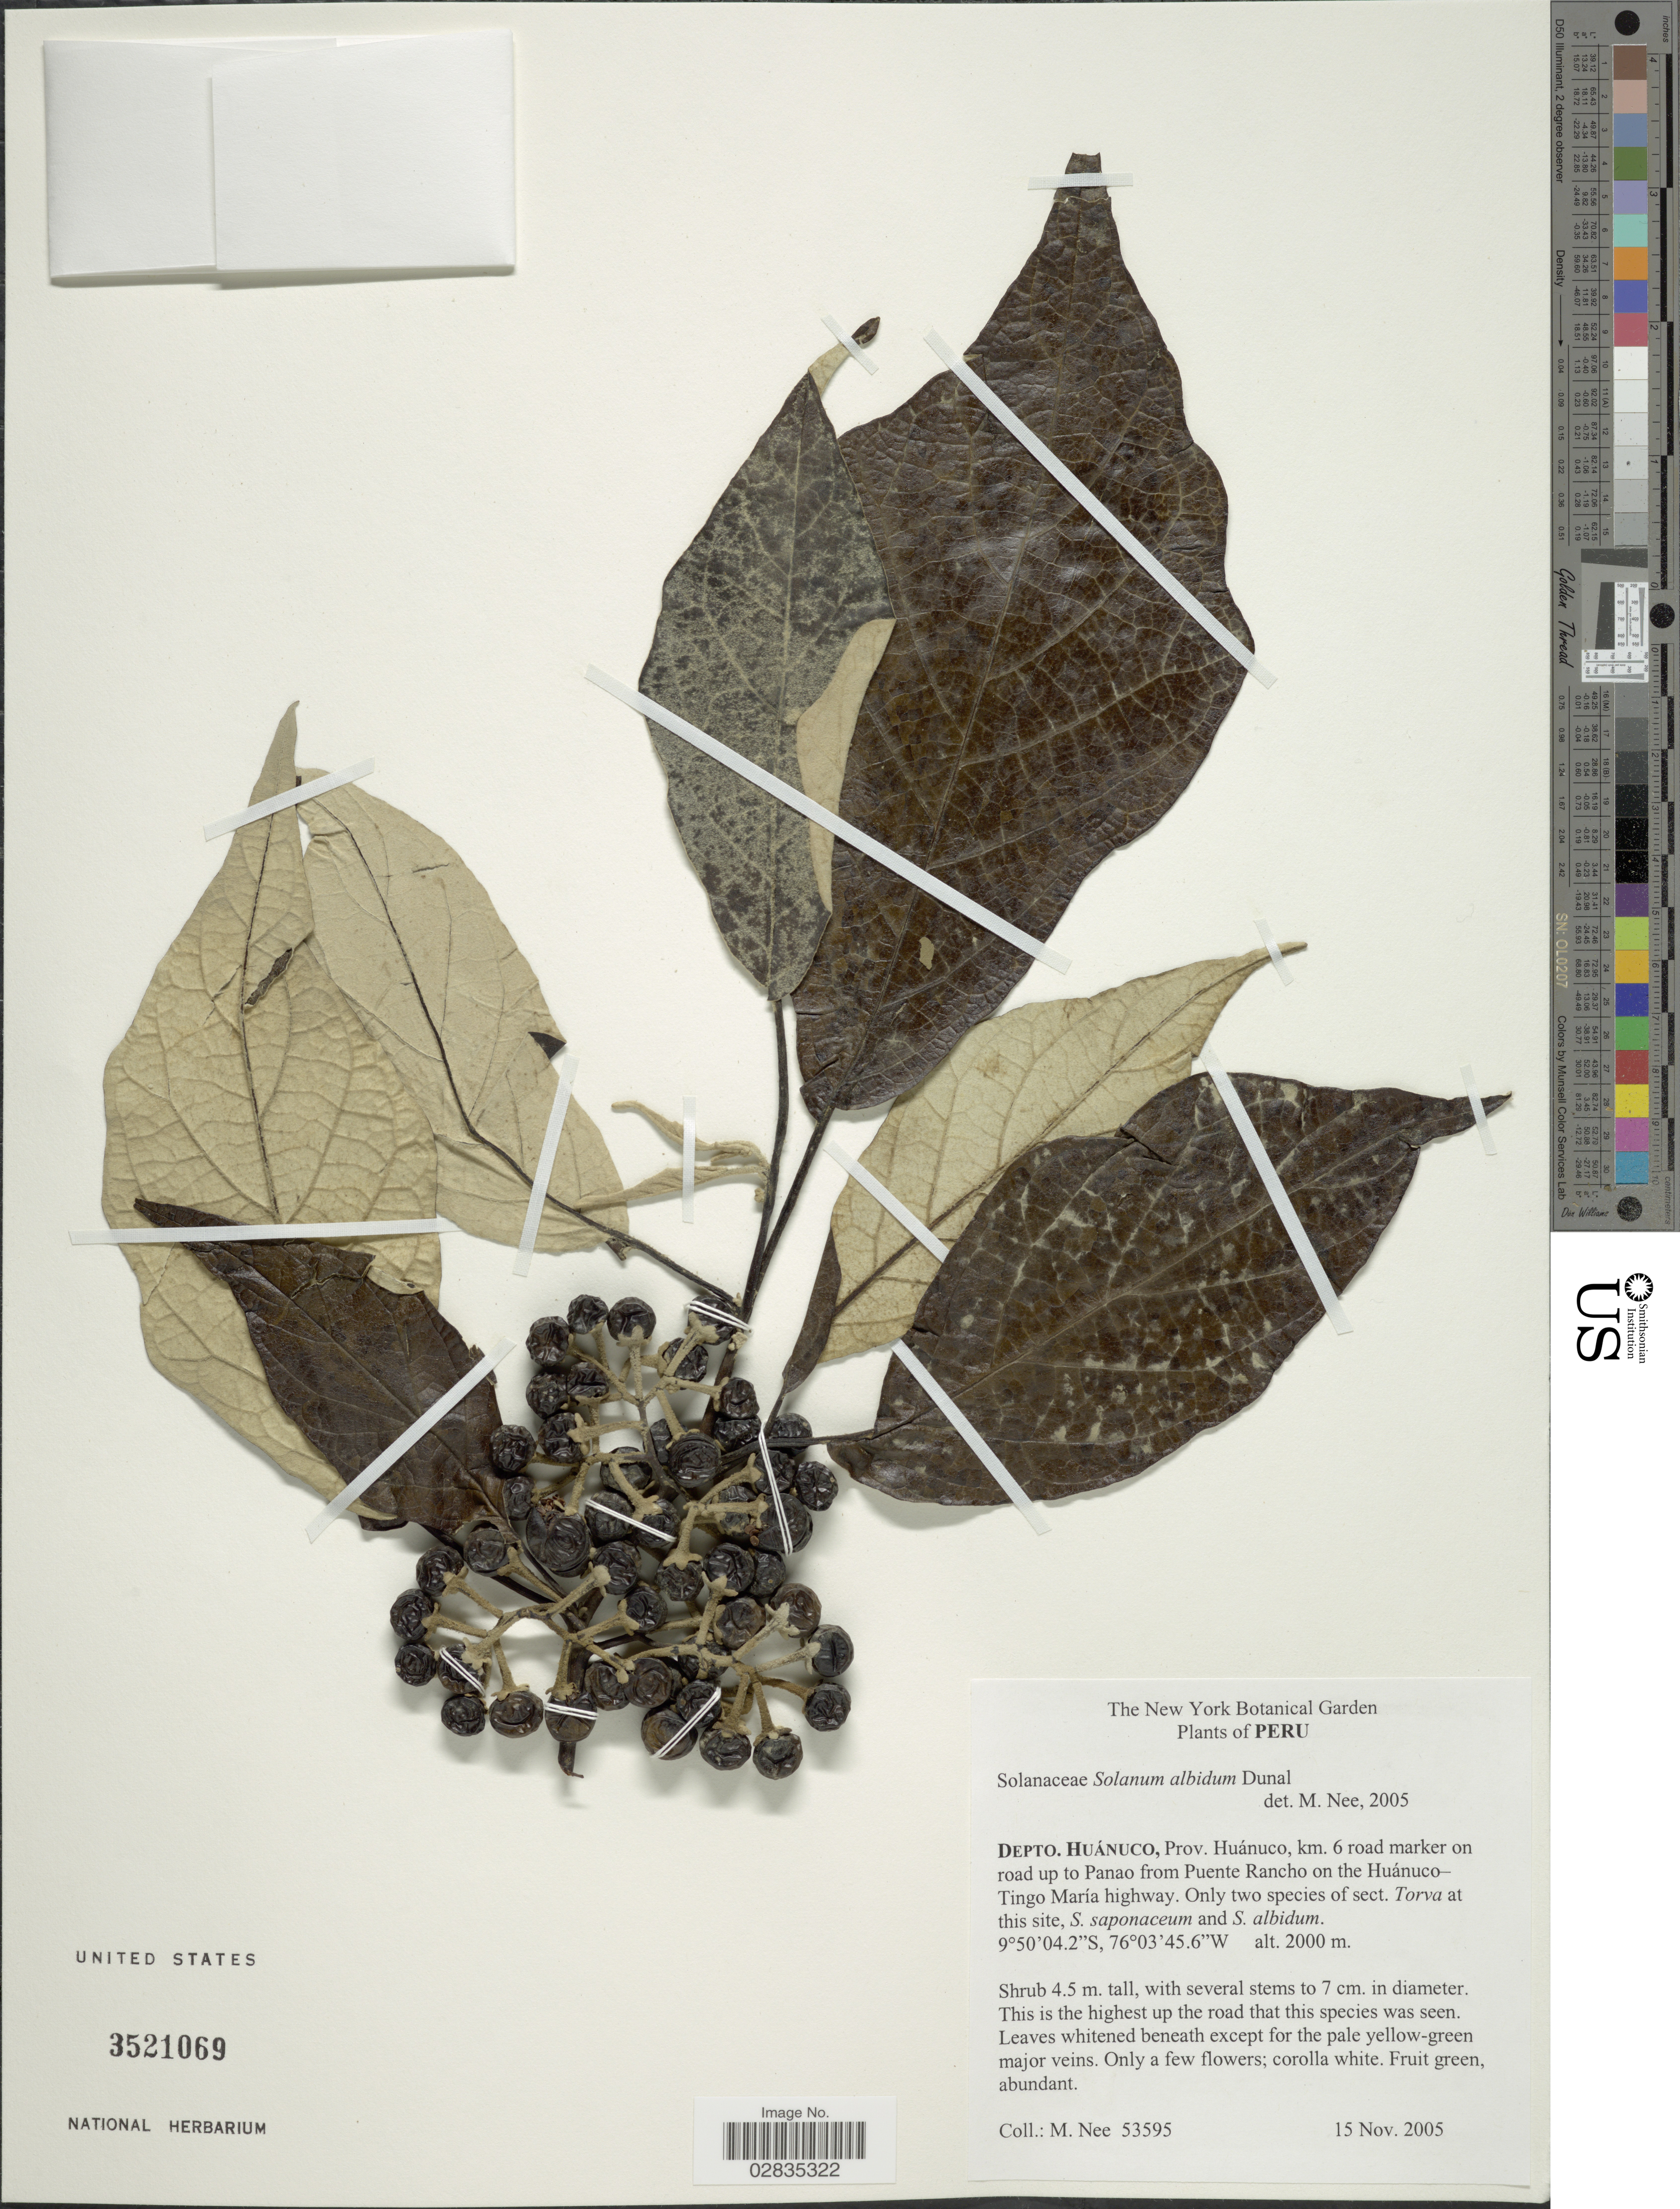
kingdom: Plantae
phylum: Tracheophyta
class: Magnoliopsida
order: Solanales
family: Solanaceae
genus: Solanum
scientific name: Solanum albidum var. albidum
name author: Dunal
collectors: M. Nee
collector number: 53595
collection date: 2005-11-15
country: Peru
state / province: Huánuco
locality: Depto. Huánuco, Prov. Huánuco, km 6. road marker on road up to Panao from Puente Rancho on the Huánuco-Tingo María highway.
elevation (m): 2000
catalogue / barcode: US 3521069